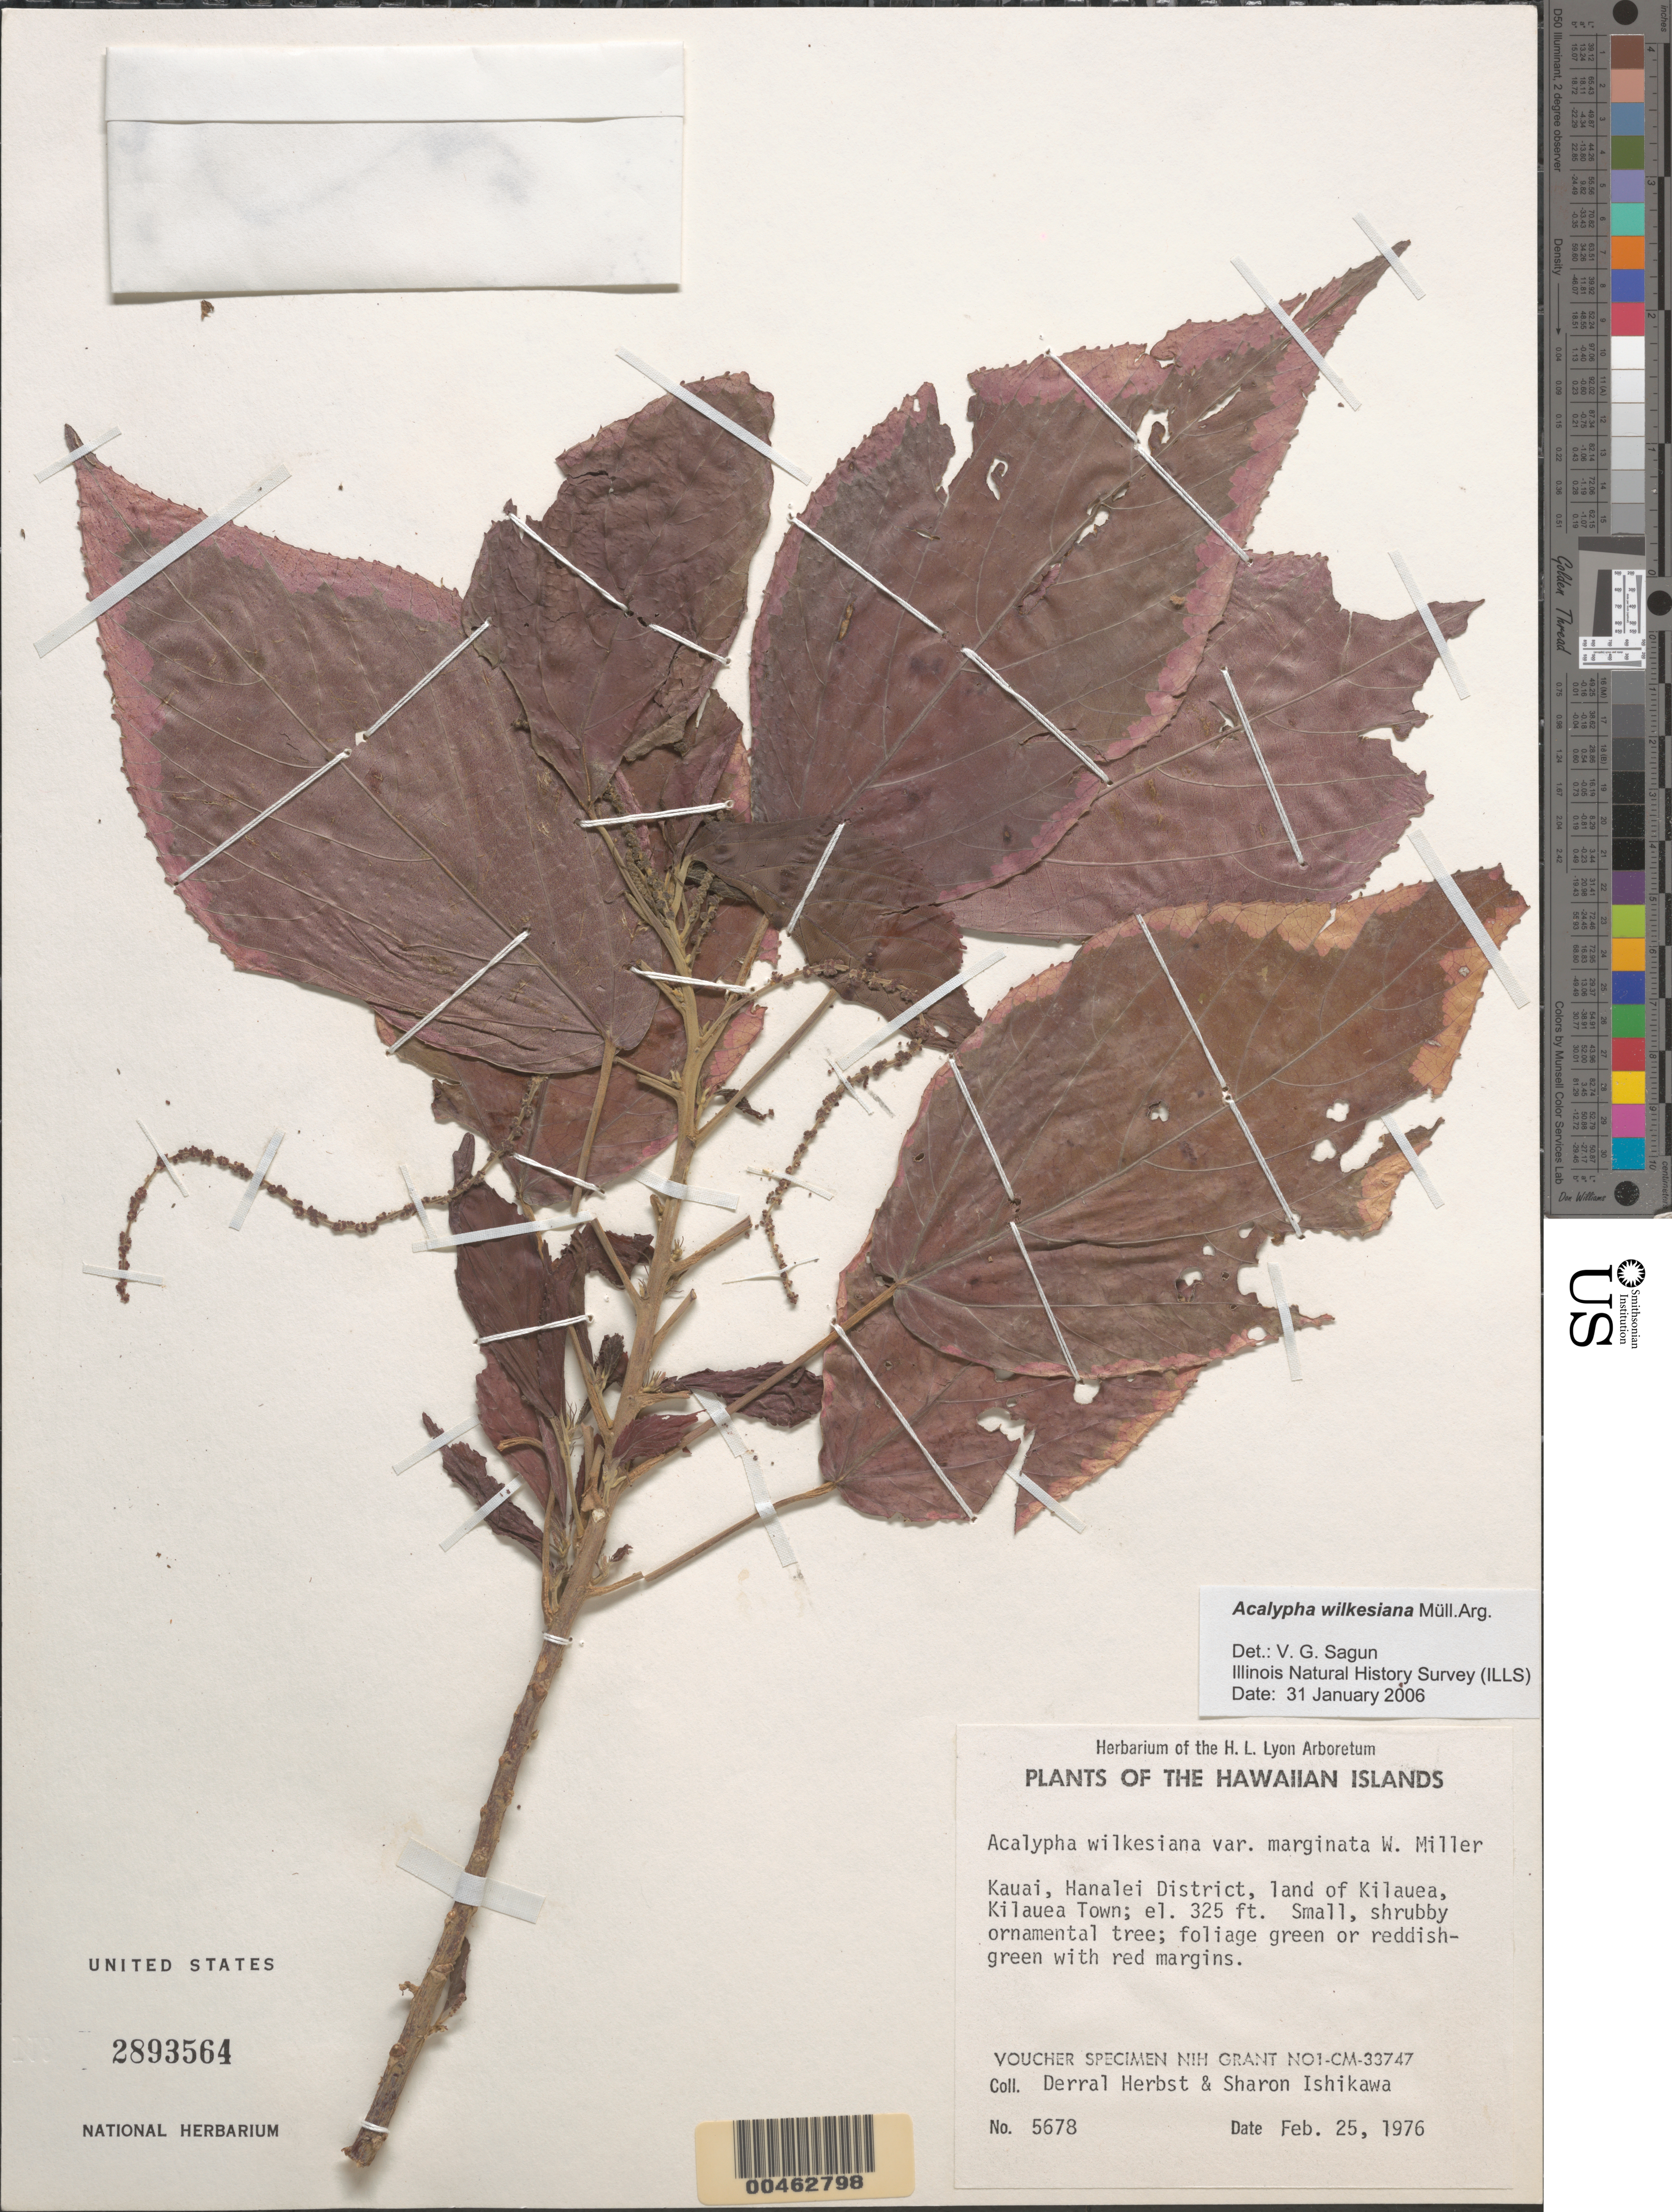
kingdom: Plantae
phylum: Tracheophyta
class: Magnoliopsida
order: Malpighiales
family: Euphorbiaceae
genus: Acalypha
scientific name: Acalypha wilkesiana var. marginata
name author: T. Moore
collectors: D. R. Herbst & S. Ishikawa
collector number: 5678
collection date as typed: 25 Feb 1976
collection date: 1976-02-25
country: United States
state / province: Hawaii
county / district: Kauai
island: Kaua'i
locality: Hanalei Dist., land of Kilauea, Kilauea Town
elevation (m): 99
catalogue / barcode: US 2893564